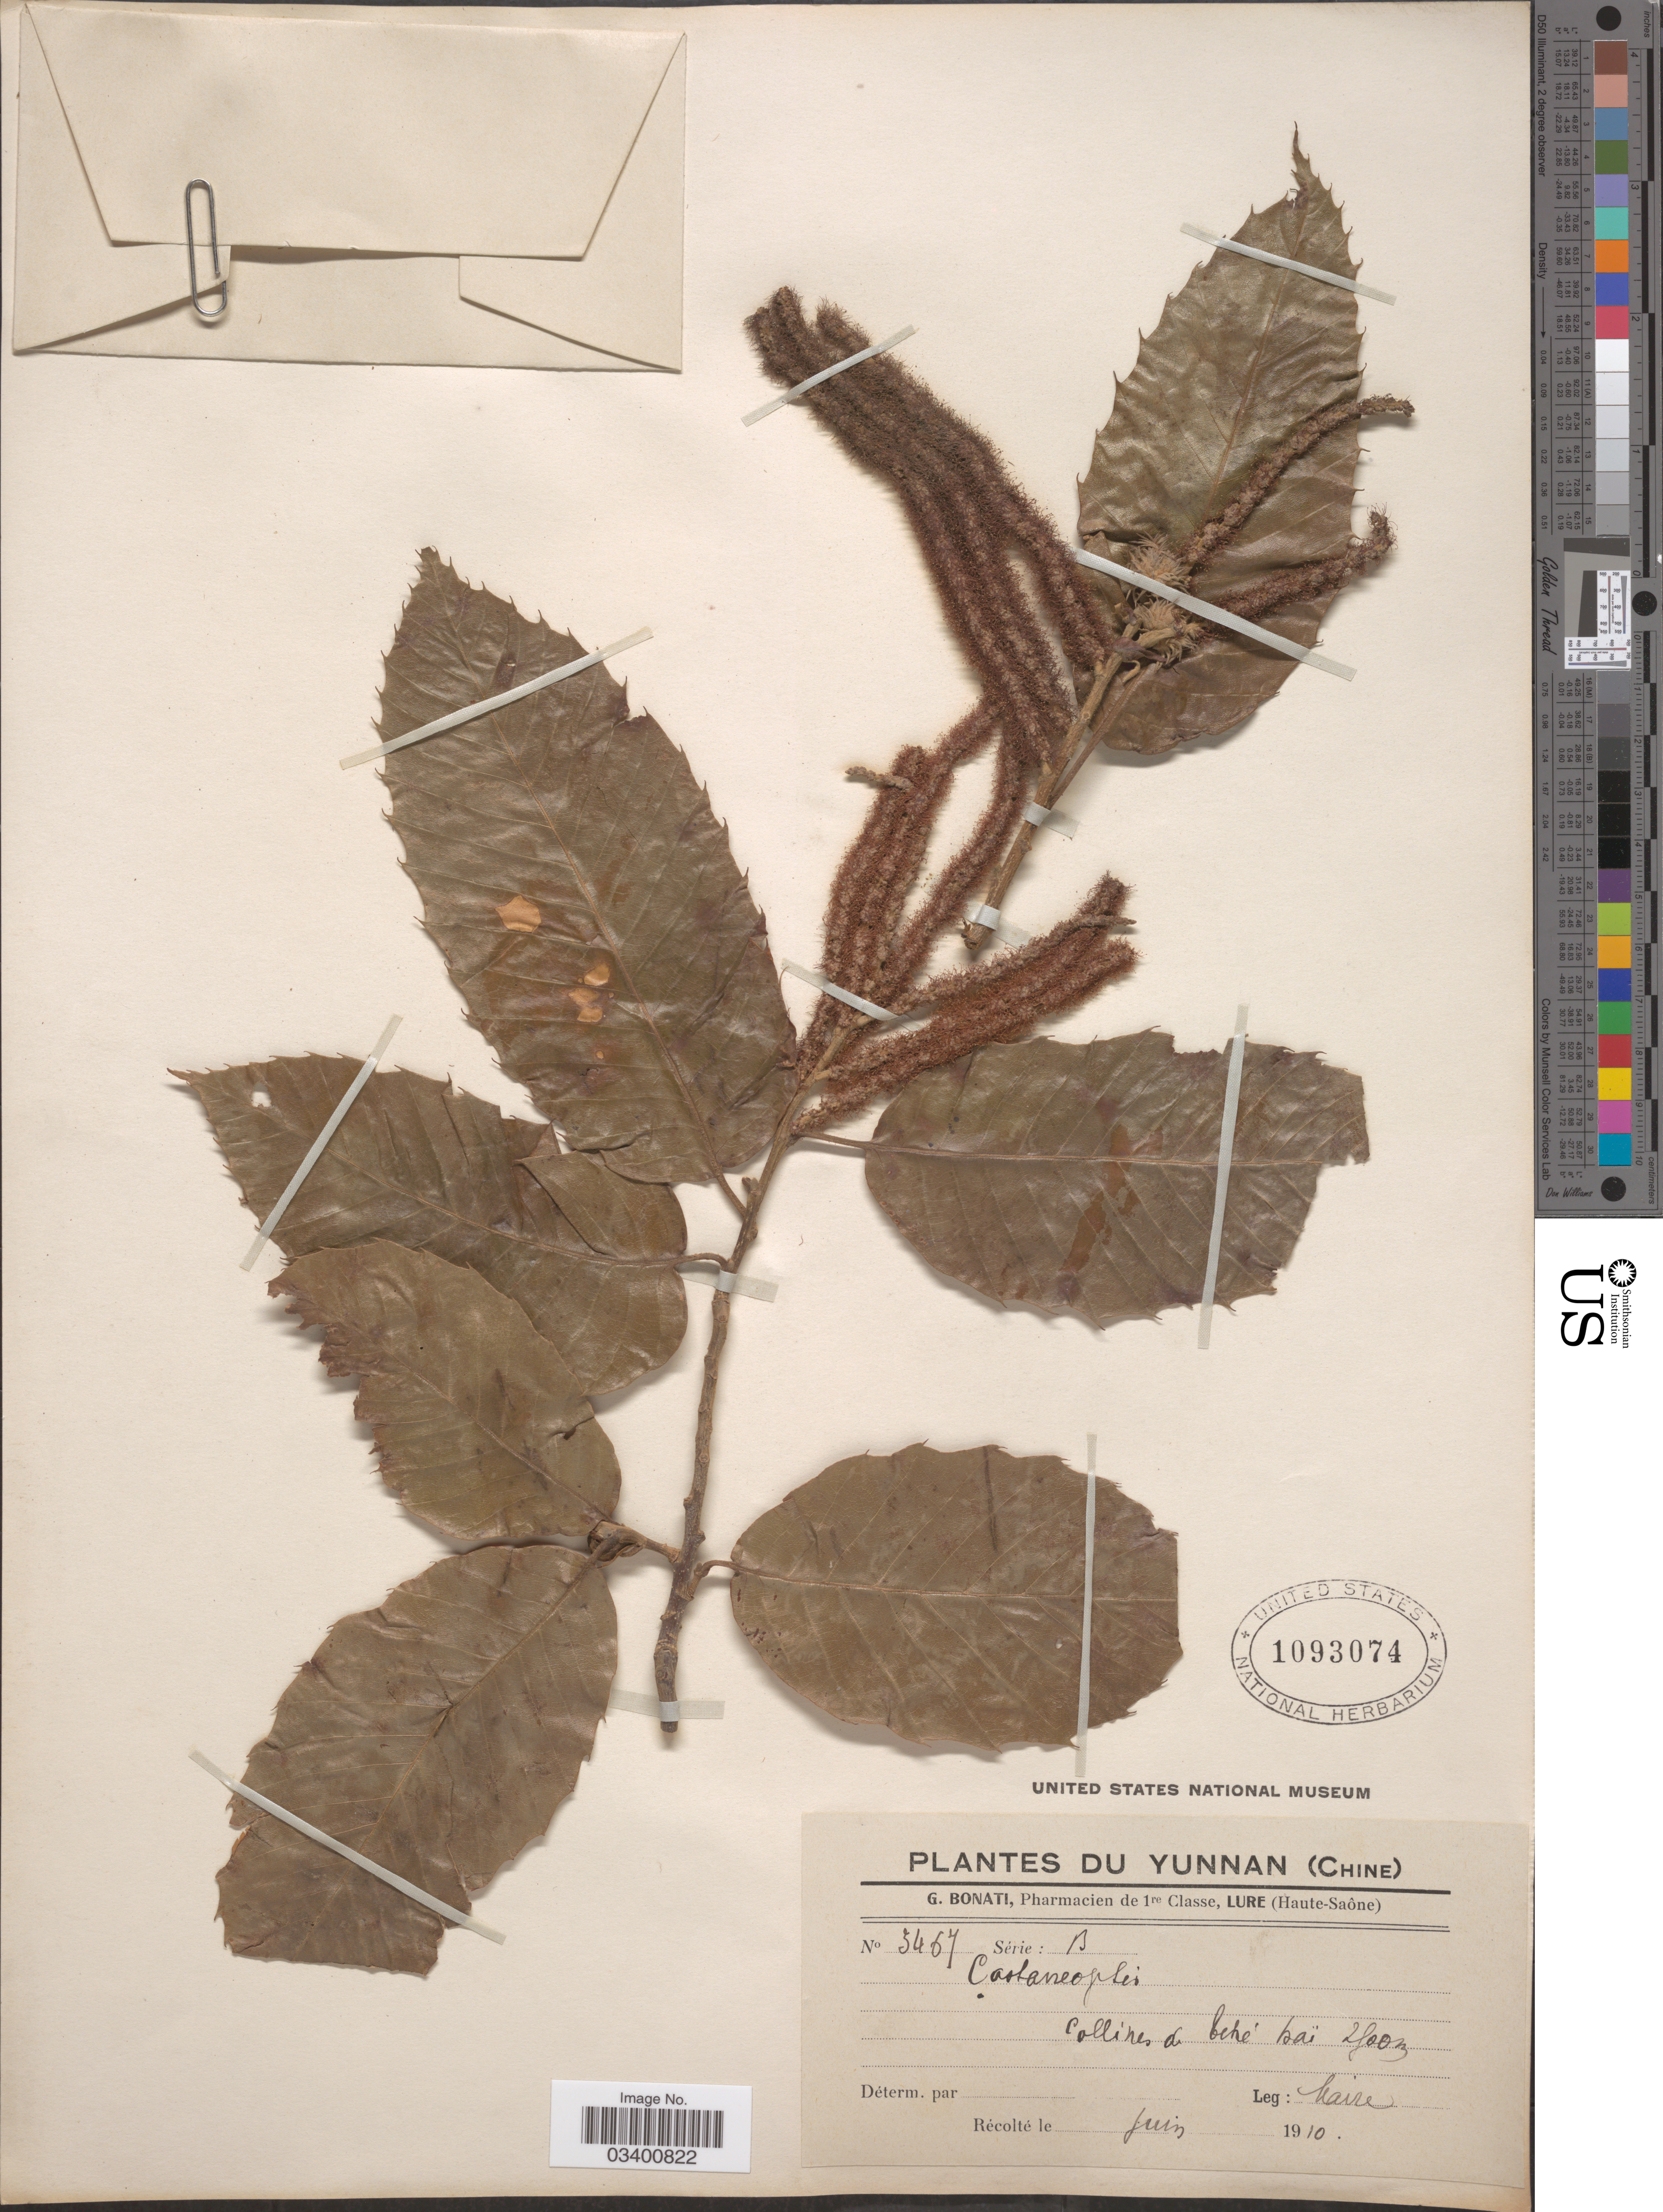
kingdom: Plantae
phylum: Tracheophyta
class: Magnoliopsida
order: Fagales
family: Fagaceae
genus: Castanea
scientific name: Castanea sp.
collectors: Maire, --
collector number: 3467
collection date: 1910-06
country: China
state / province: Yunnan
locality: Collines du behé baï.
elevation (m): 2800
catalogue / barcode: US 1093074